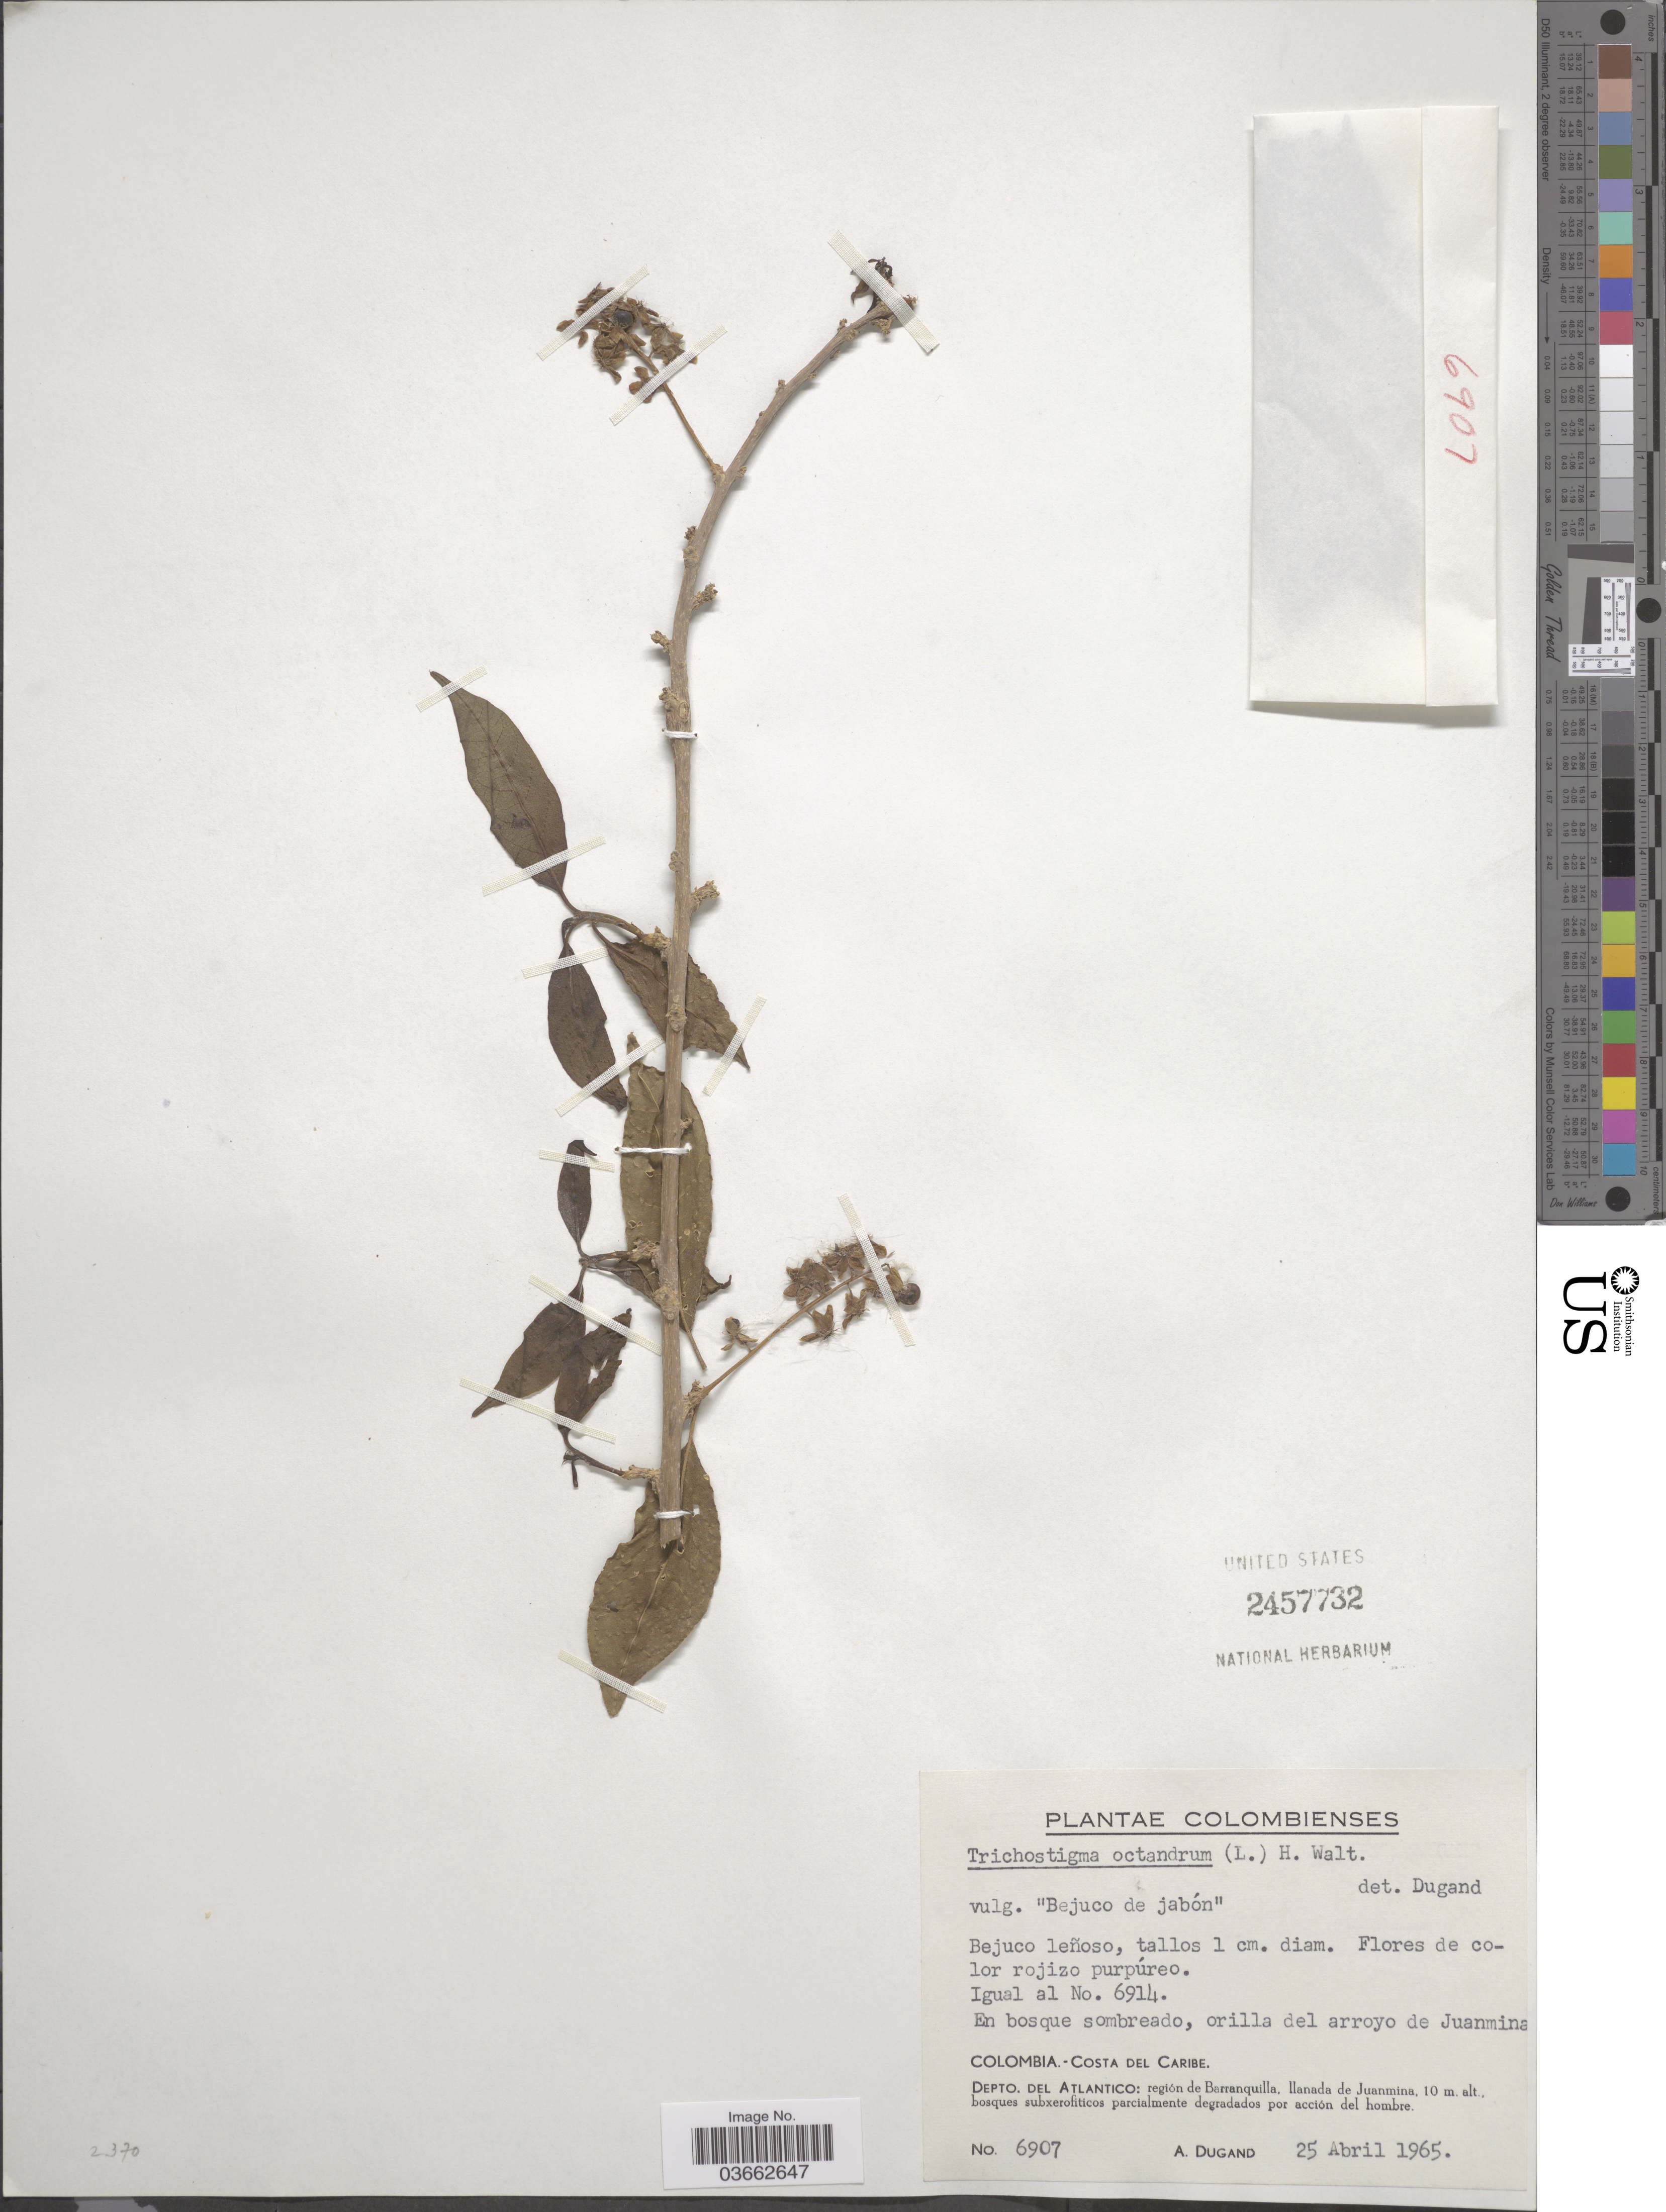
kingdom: Plantae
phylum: Tracheophyta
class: Magnoliopsida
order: Caryophyllales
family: Phytolaccaceae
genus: Trichostigma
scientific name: Trichostigma octandrum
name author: (L.) H. Walter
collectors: A. Dugand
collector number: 6907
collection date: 1965-04-25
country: Colombia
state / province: Atlántico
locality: En bosque sombreado, orilla del arroyo de Juanmina. Costa del Caribe. Depto. del Atlantico: región de Barranquilla, llanada de Juanmina.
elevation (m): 10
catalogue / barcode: US 2457732